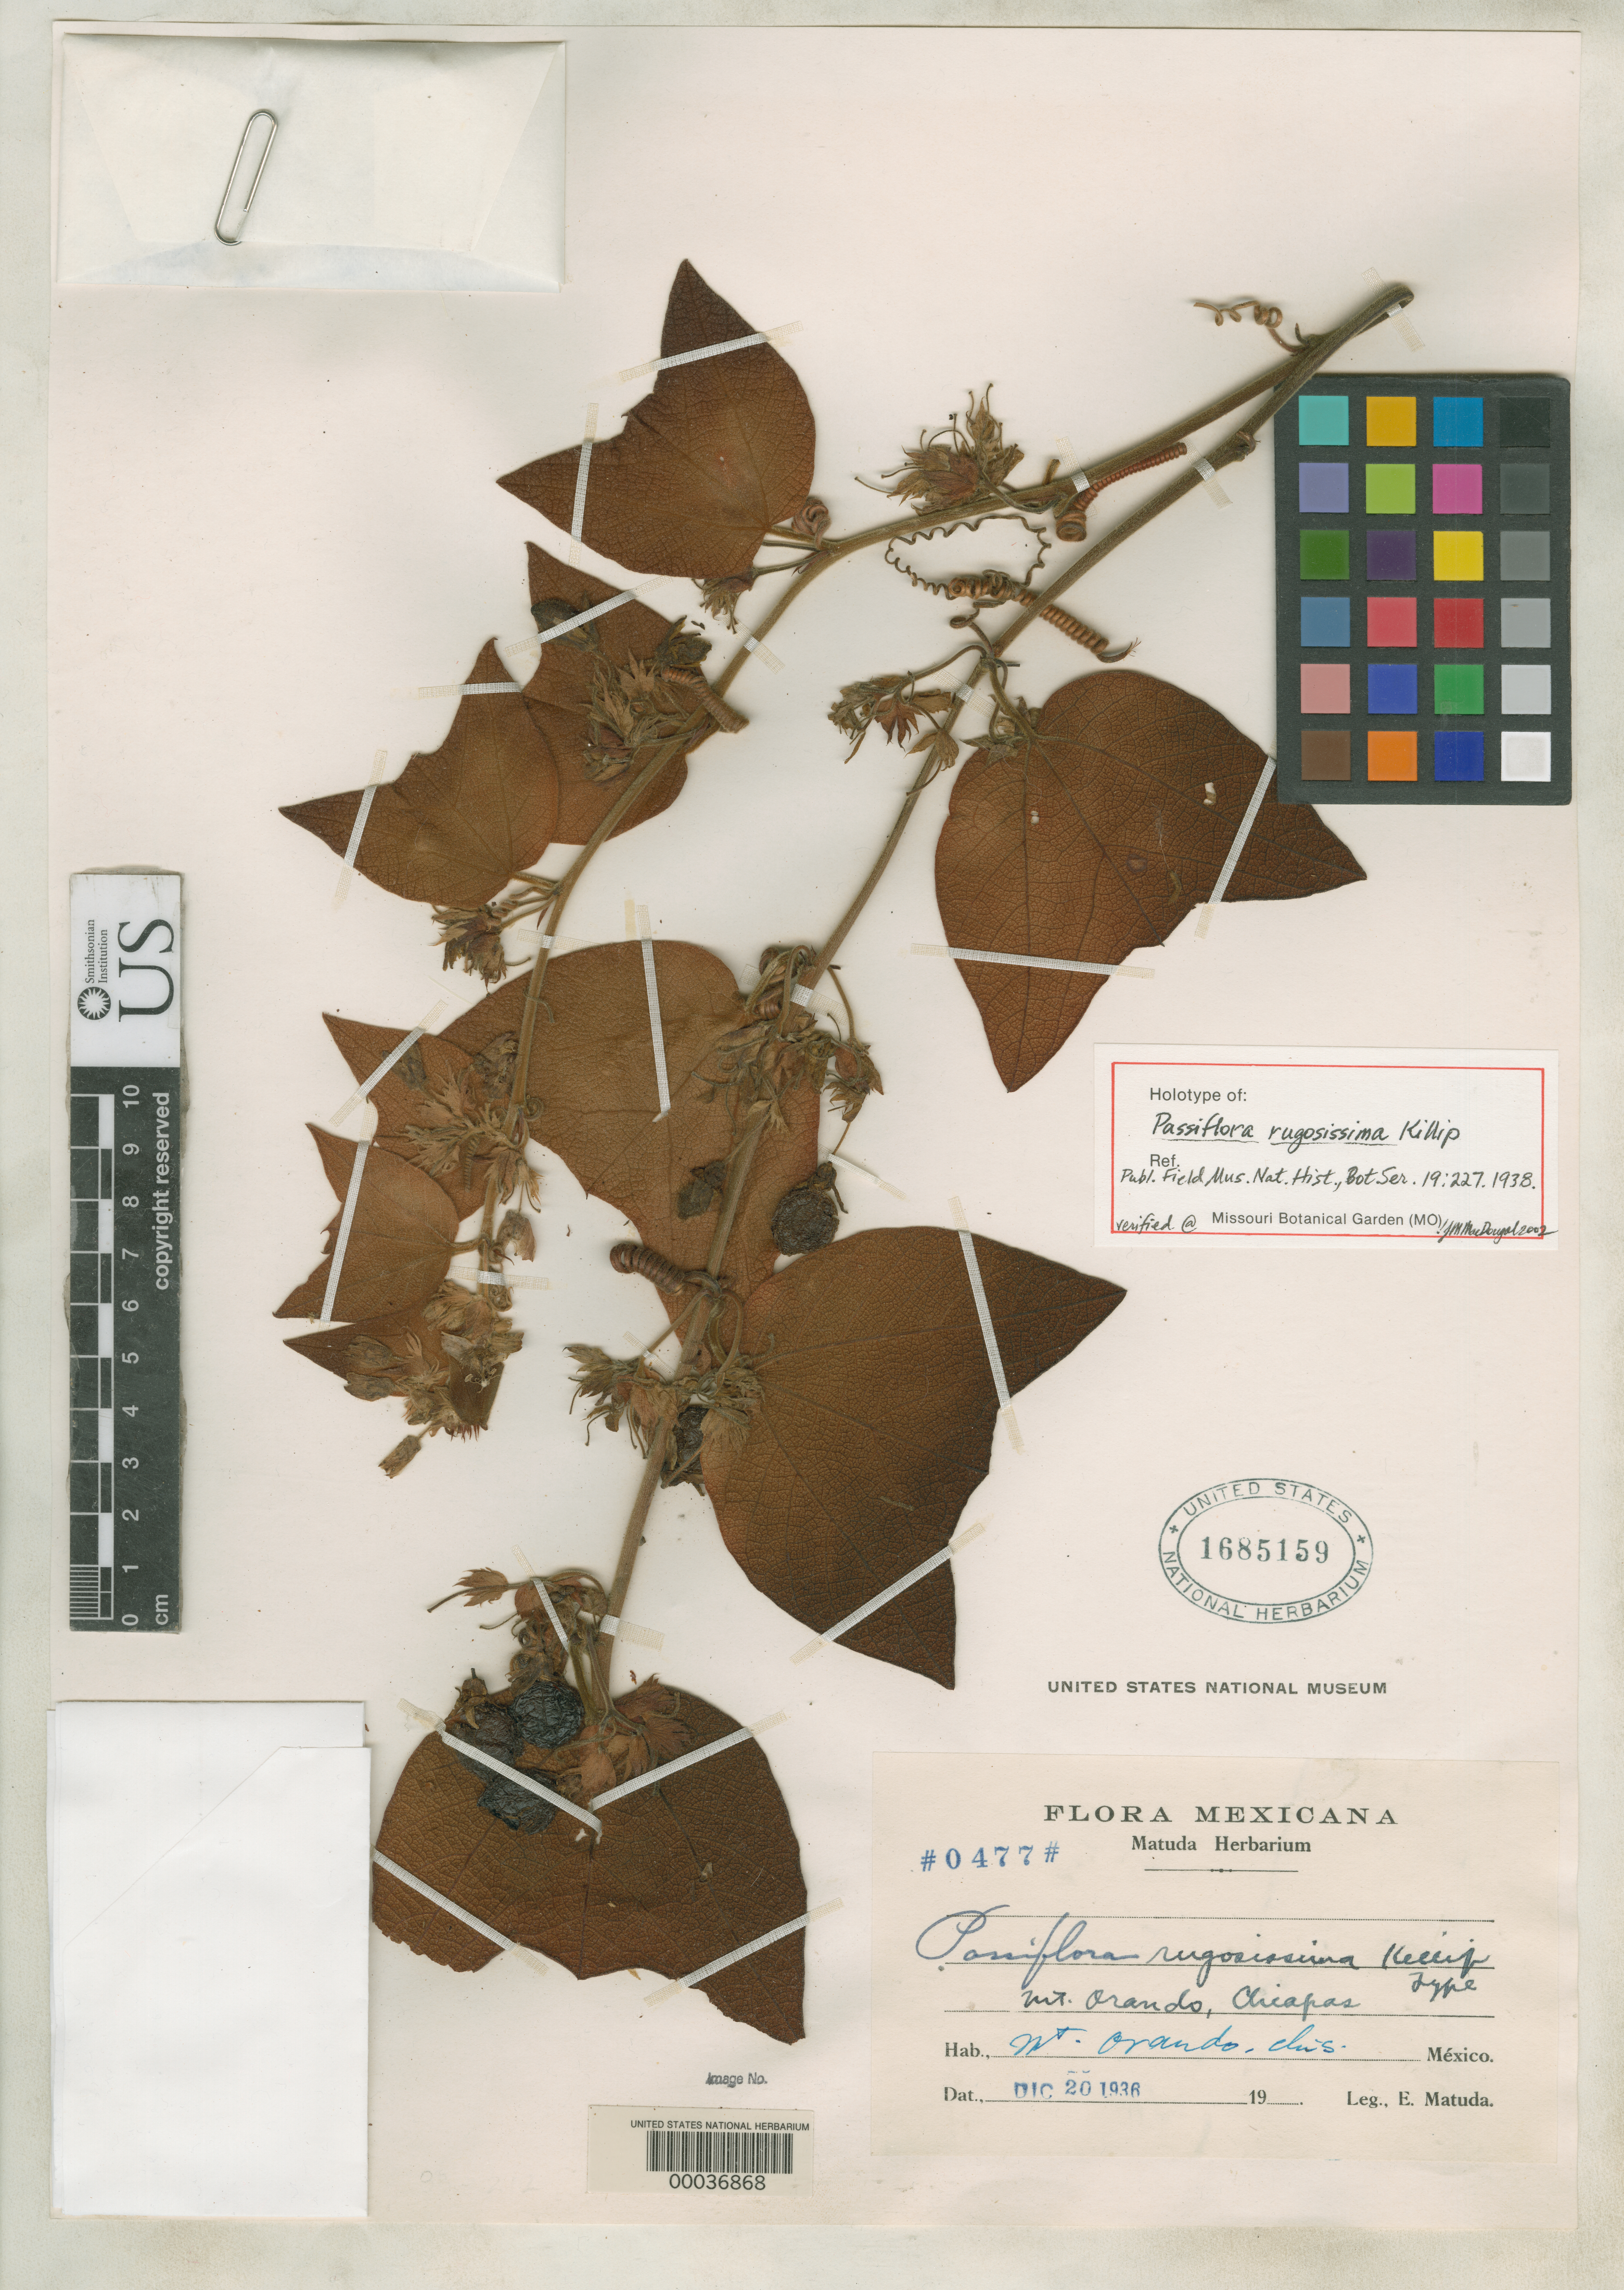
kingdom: Plantae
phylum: Tracheophyta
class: Magnoliopsida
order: Malpighiales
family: Passifloraceae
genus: Passiflora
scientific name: Passiflora rugosissima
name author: Killip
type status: Holotype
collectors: E. Matuda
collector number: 477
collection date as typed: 20 Dec 1936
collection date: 1936-12-20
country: Mexico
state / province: Chiapas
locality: Mt. Orando.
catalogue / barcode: US 1685159